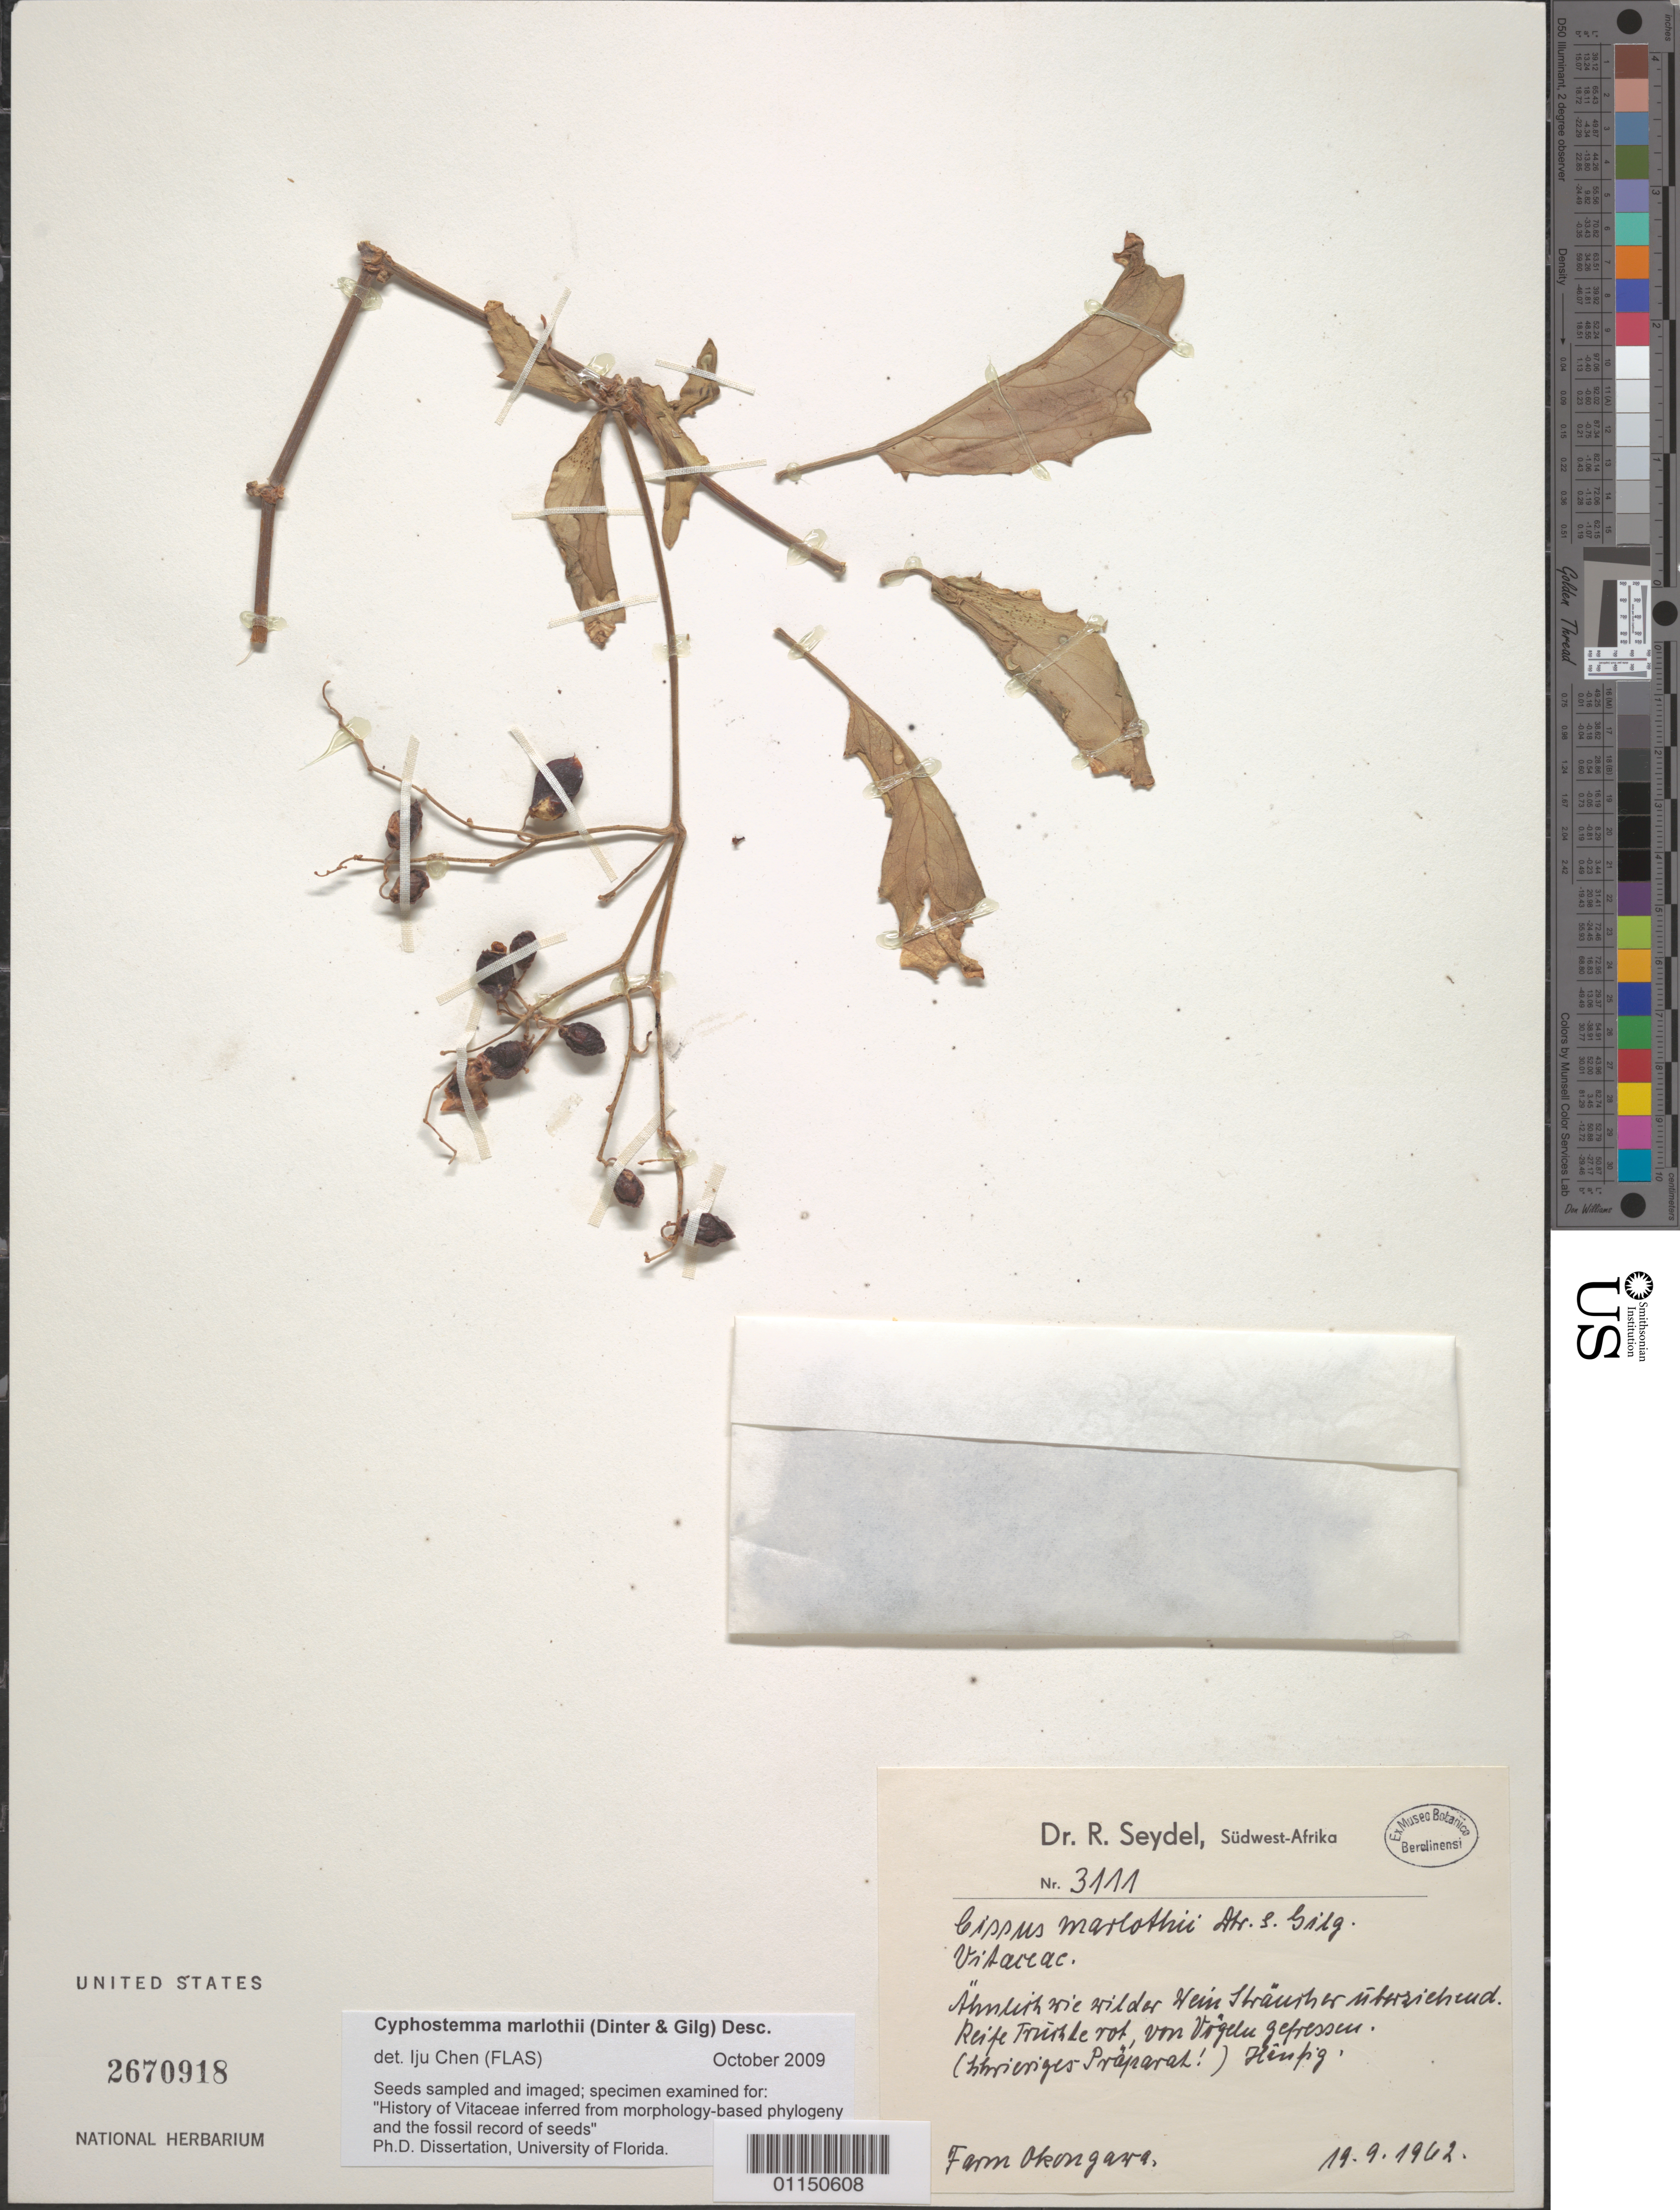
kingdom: Plantae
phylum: Tracheophyta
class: Magnoliopsida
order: Vitales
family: Vitaceae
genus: Cyphostemma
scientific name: Cyphostemma marlothii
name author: (Dinter & Gilg) Desc.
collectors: R. Seydel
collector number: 3111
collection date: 1962-09-19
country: Namibia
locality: Sudwest-Afrika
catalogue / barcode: US 2670918